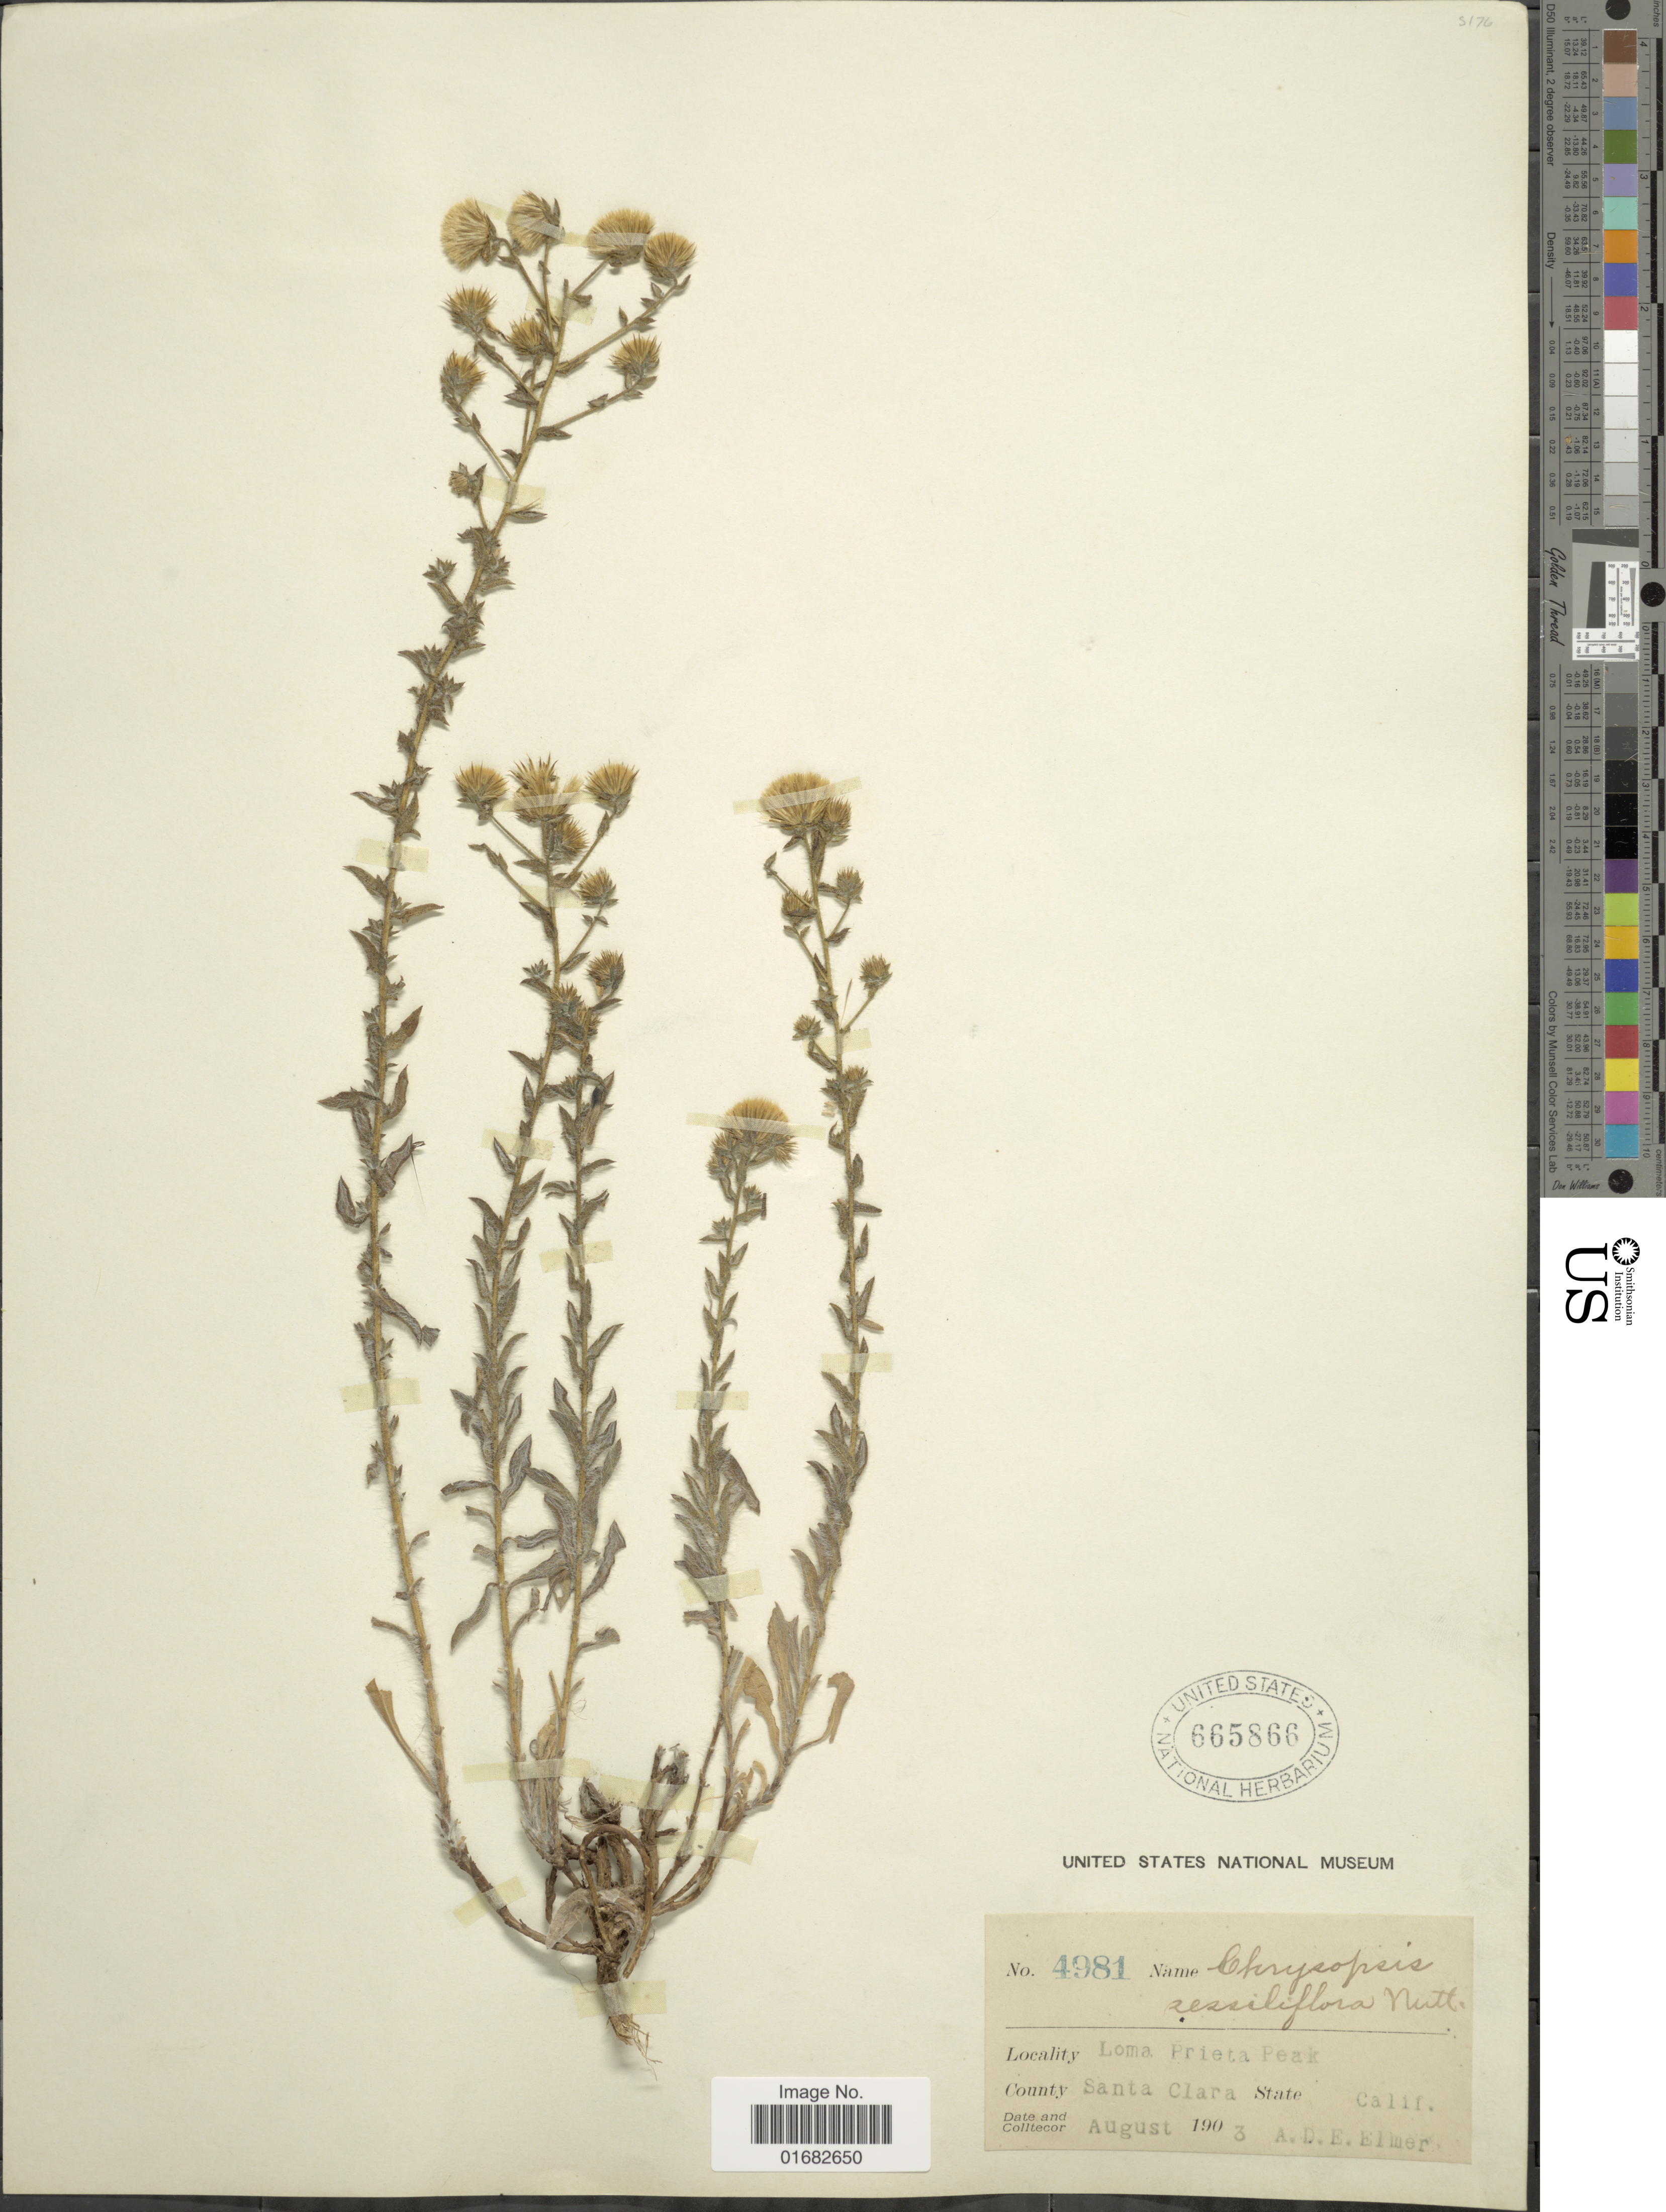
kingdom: Plantae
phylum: Tracheophyta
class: Magnoliopsida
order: Asterales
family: Asteraceae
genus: Heterotheca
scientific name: Heterotheca sessiliflora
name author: (Nutt.) Shinners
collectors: A. D. E. Elmer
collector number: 4981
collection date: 1903-08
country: United States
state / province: California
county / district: Santa Clara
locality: Loma Prieta Peak. County Santa Clara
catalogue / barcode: US 665866